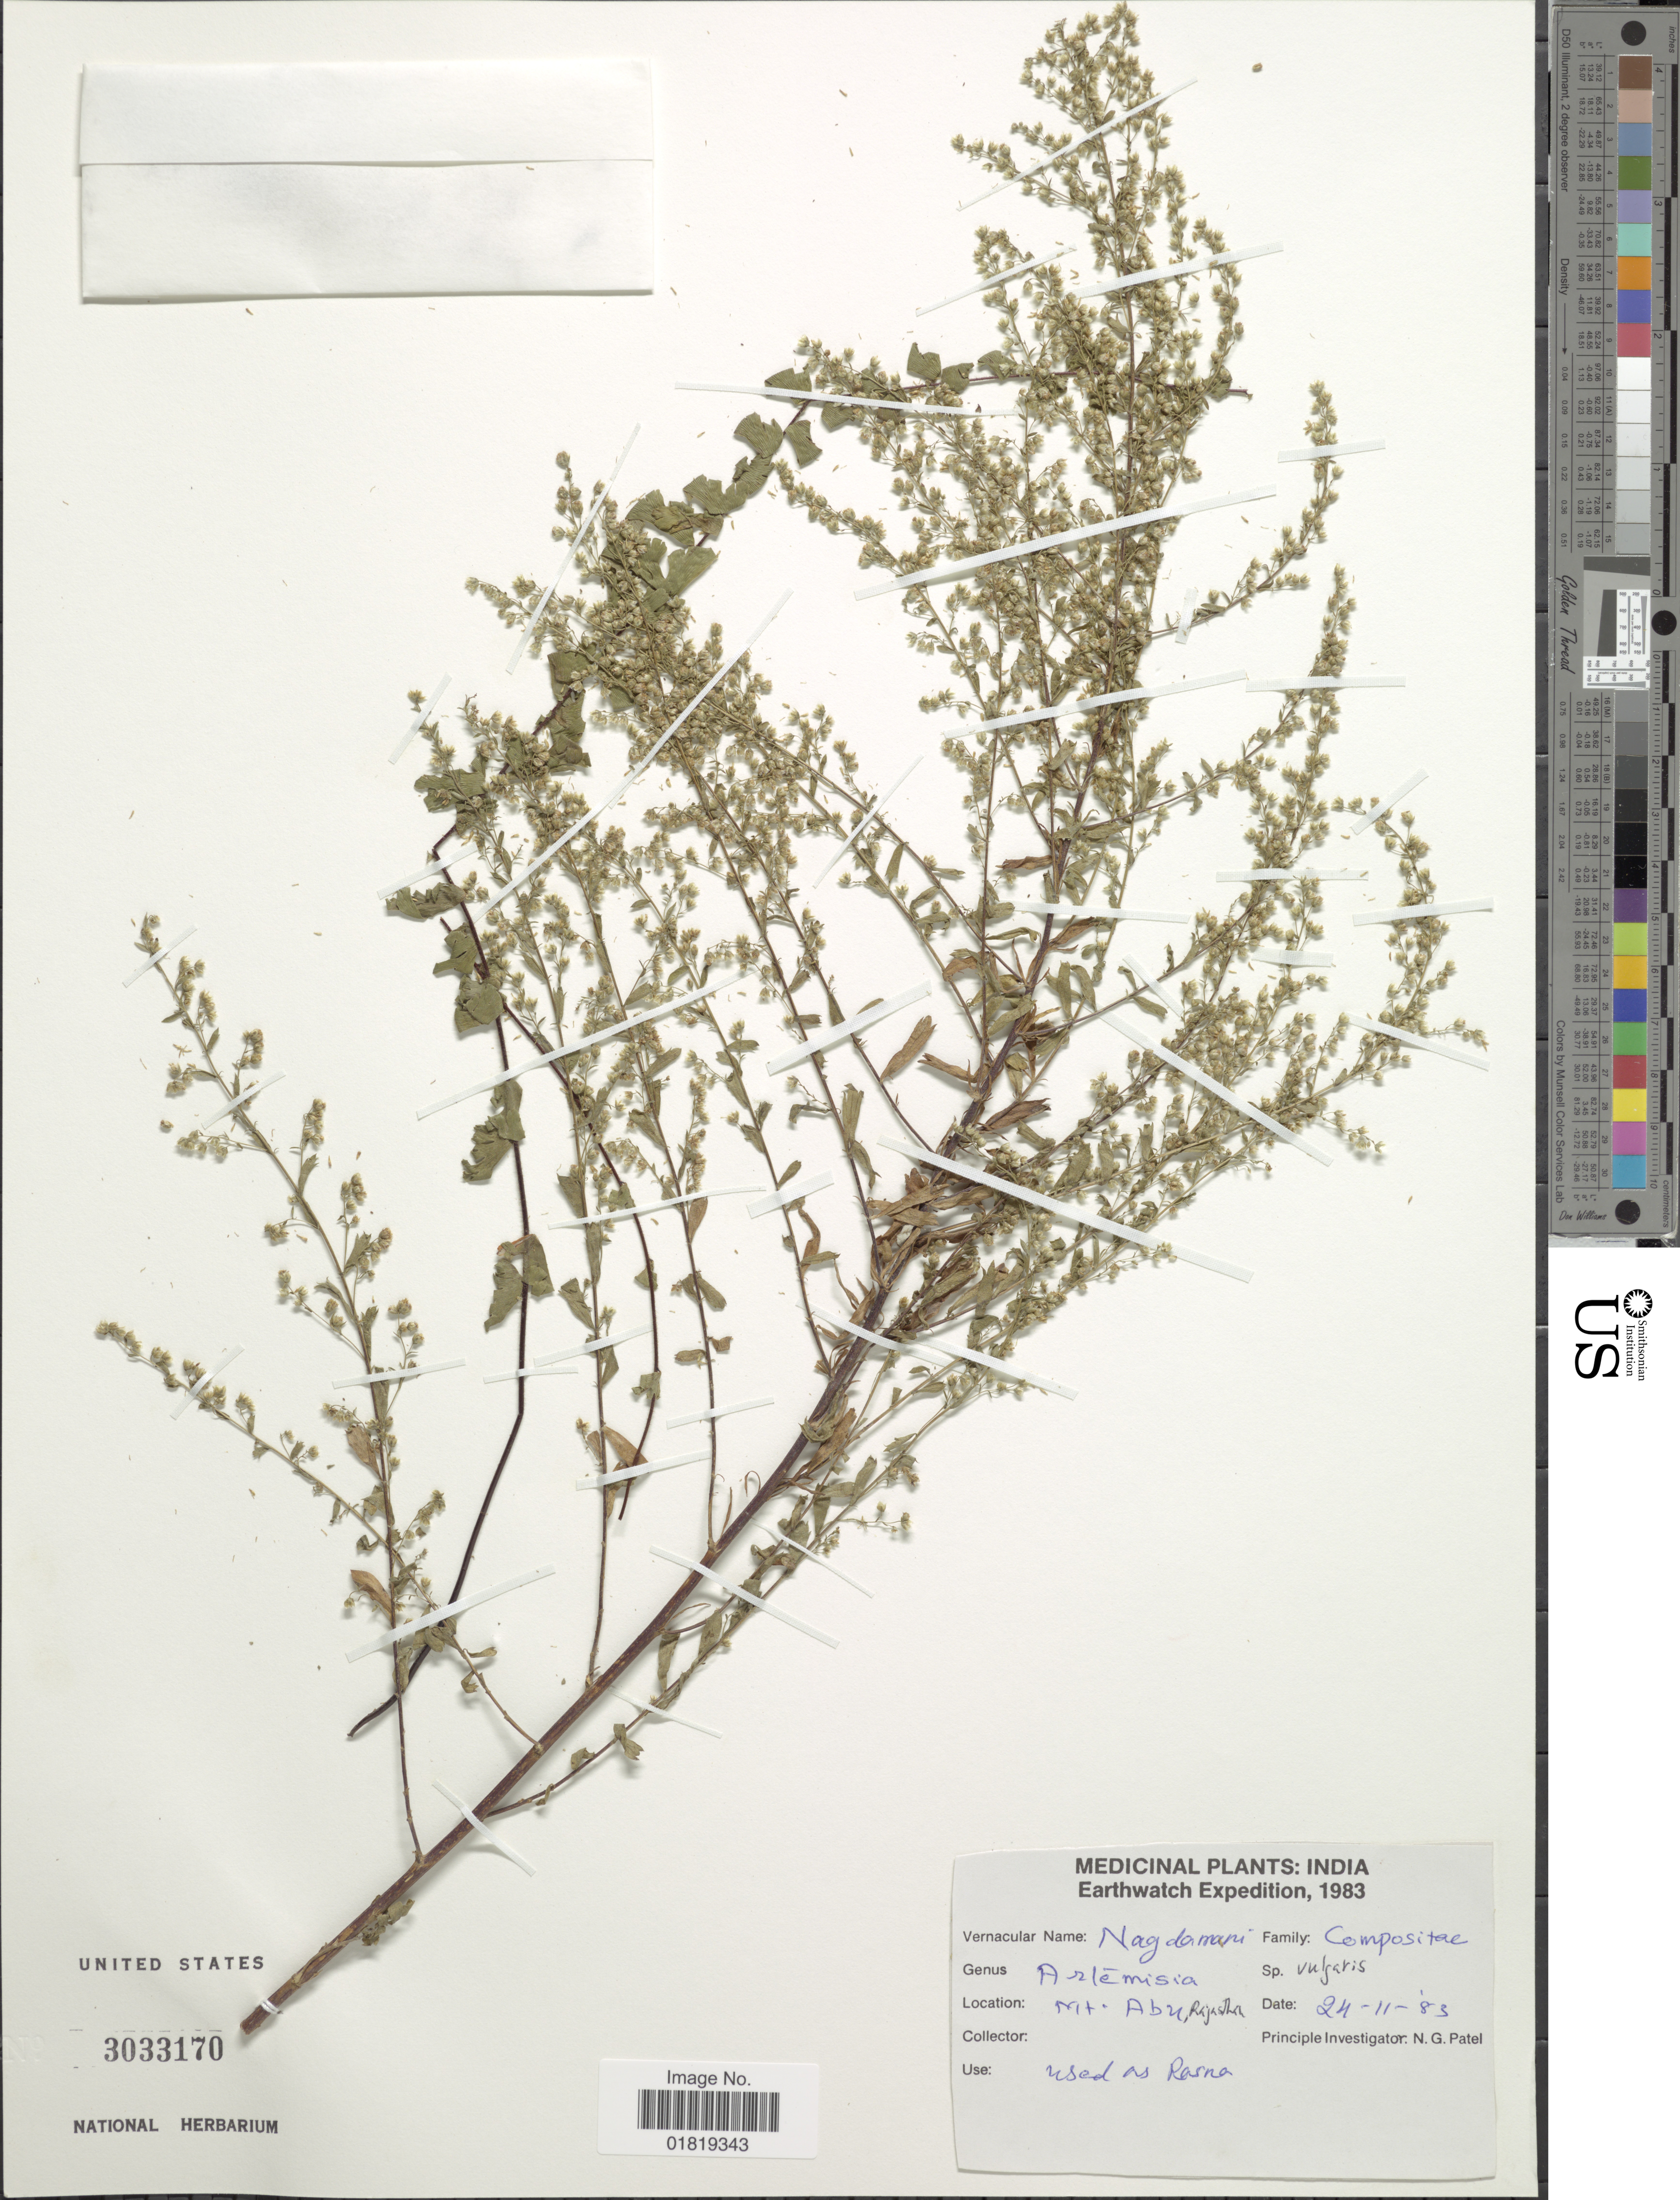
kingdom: Plantae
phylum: Tracheophyta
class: Magnoliopsida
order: Asterales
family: Asteraceae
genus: Artemisia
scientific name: Artemisia vulgaris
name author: L.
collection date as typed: Transcribed d/m/y: 24/11/83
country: India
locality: Mount Abu, Rajasthan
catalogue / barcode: US 3033170